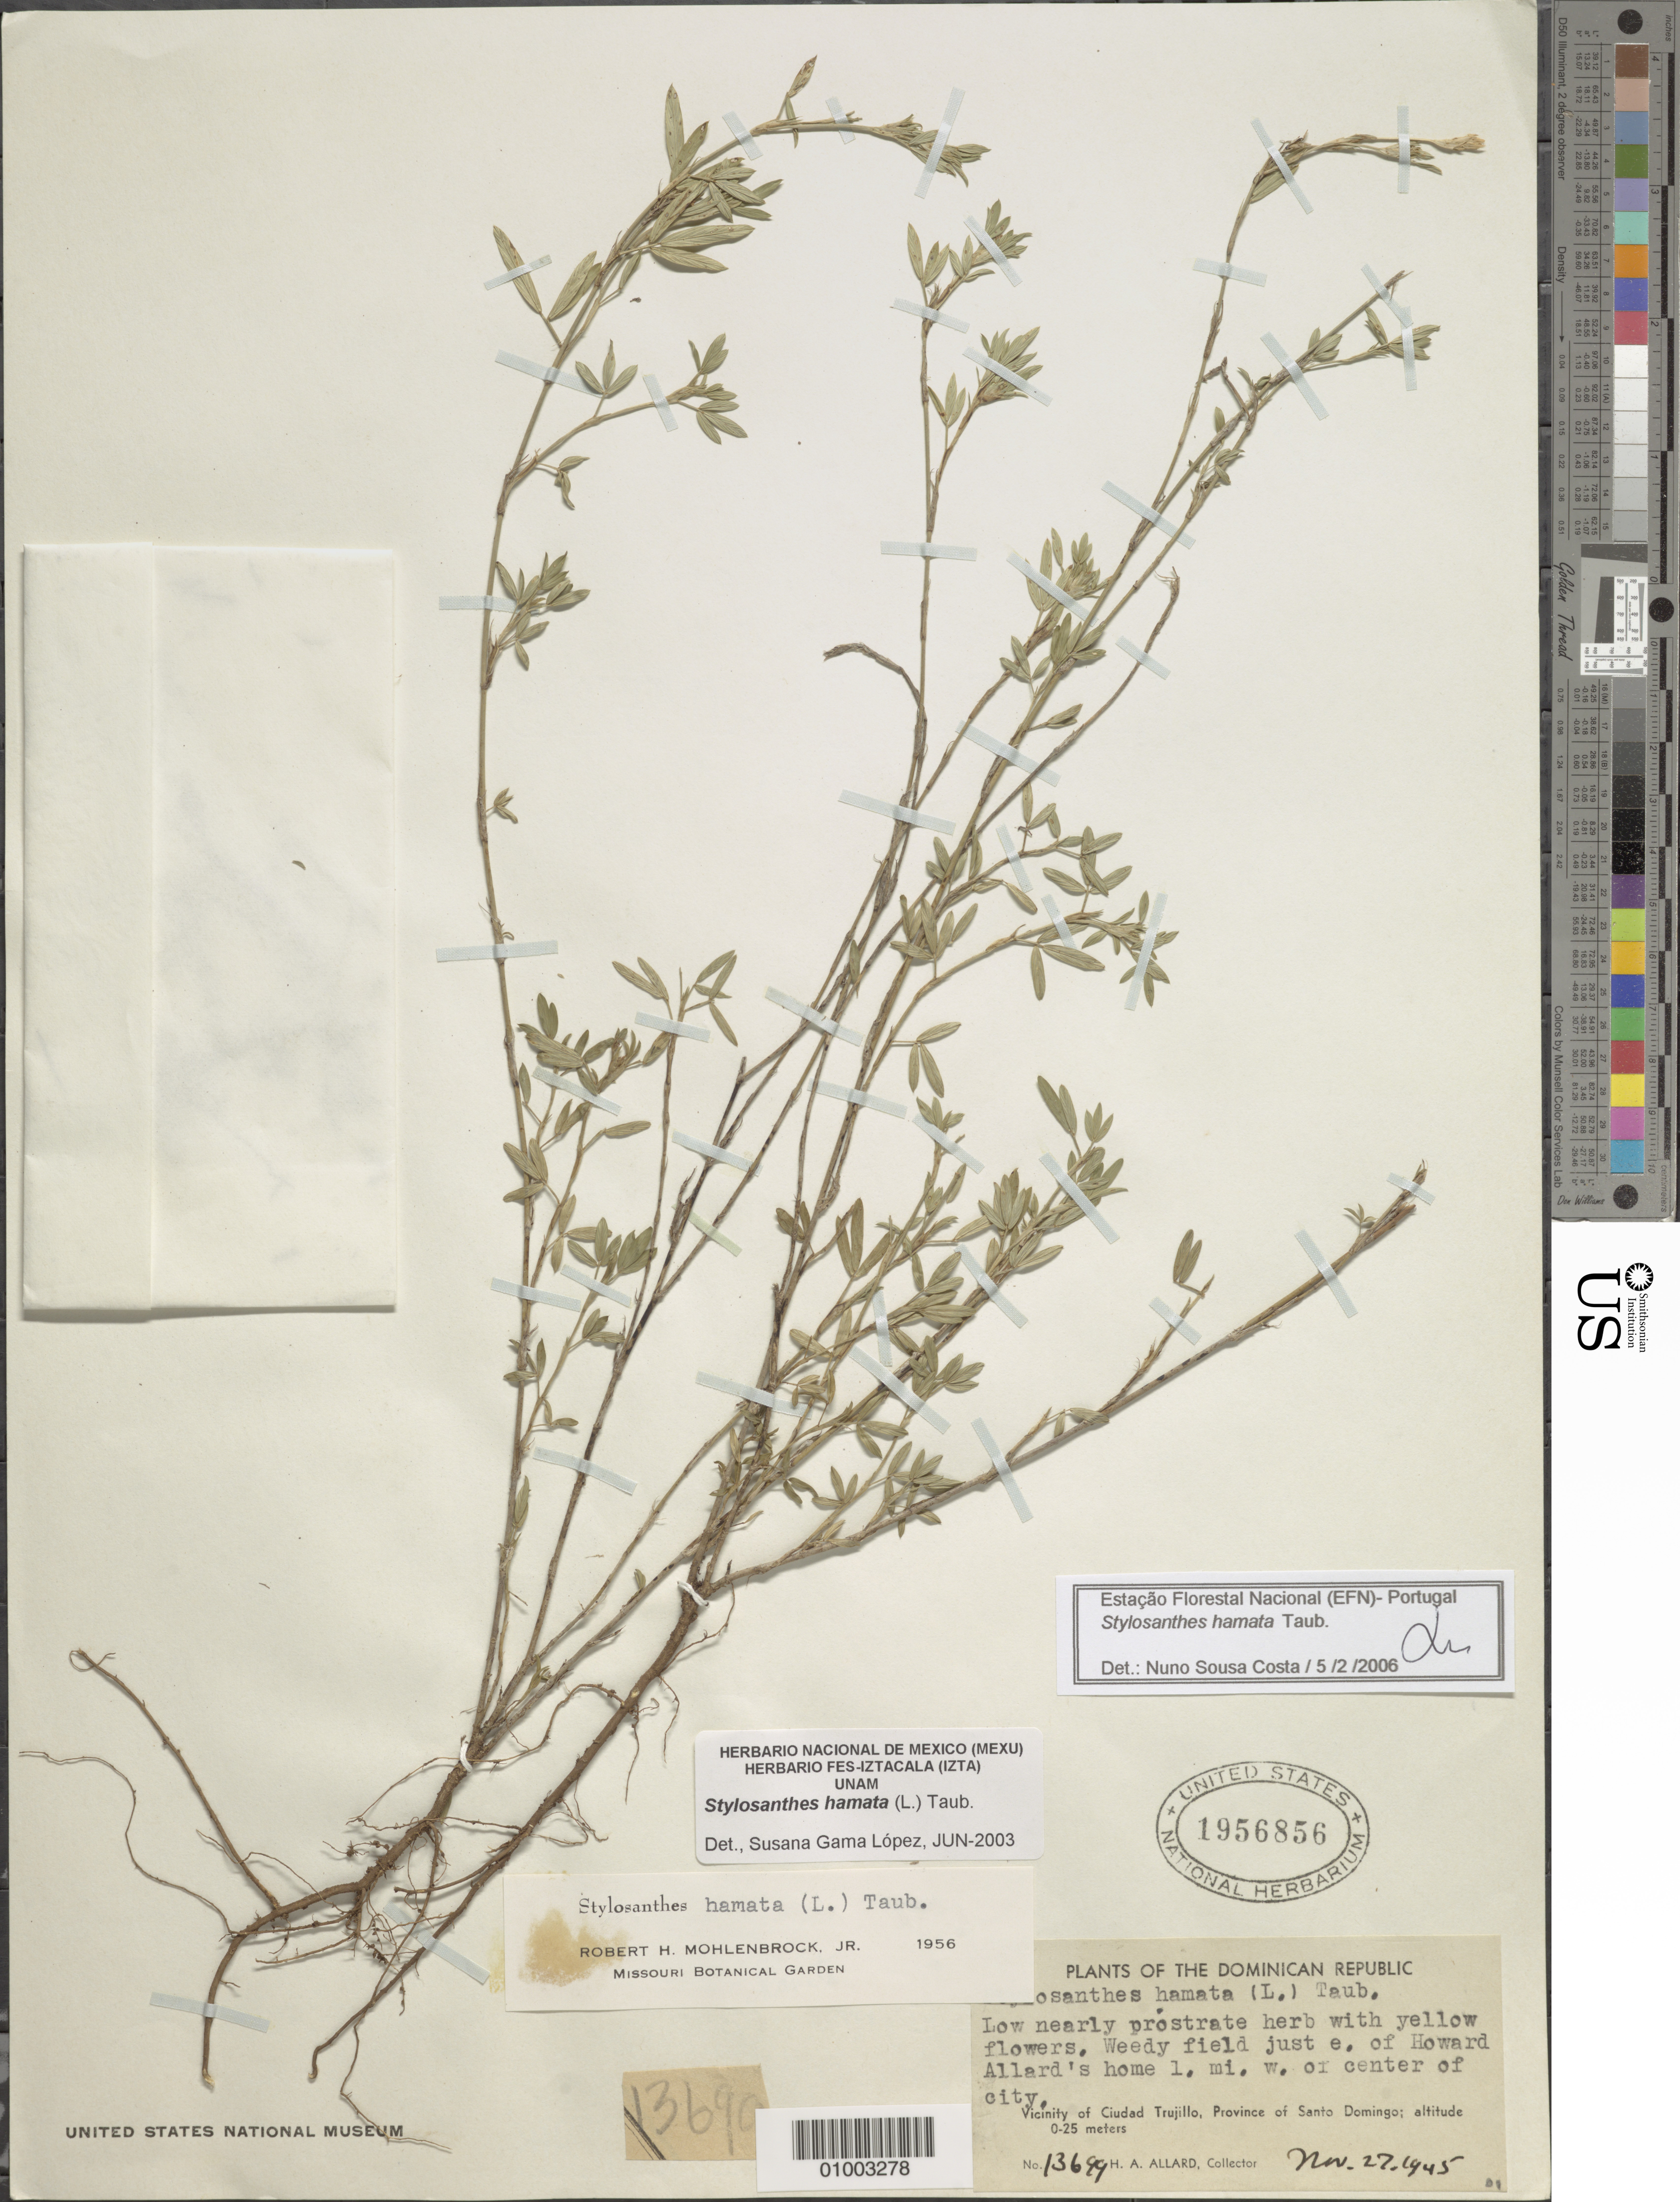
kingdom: Plantae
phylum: Tracheophyta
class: Magnoliopsida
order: Fabales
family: Fabaceae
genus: Stylosanthes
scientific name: Stylosanthes hamata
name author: (L.) Taub.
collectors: H. A. Allard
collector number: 13699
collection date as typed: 27 Nov 1945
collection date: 1945-11-27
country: Dominican Republic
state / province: La Vega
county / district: Santo Domingo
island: Hispaniola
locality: vicinity of Cuidad Truhillo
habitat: weedy field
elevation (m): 0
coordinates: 0 N, 0 E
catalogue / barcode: US 1956856